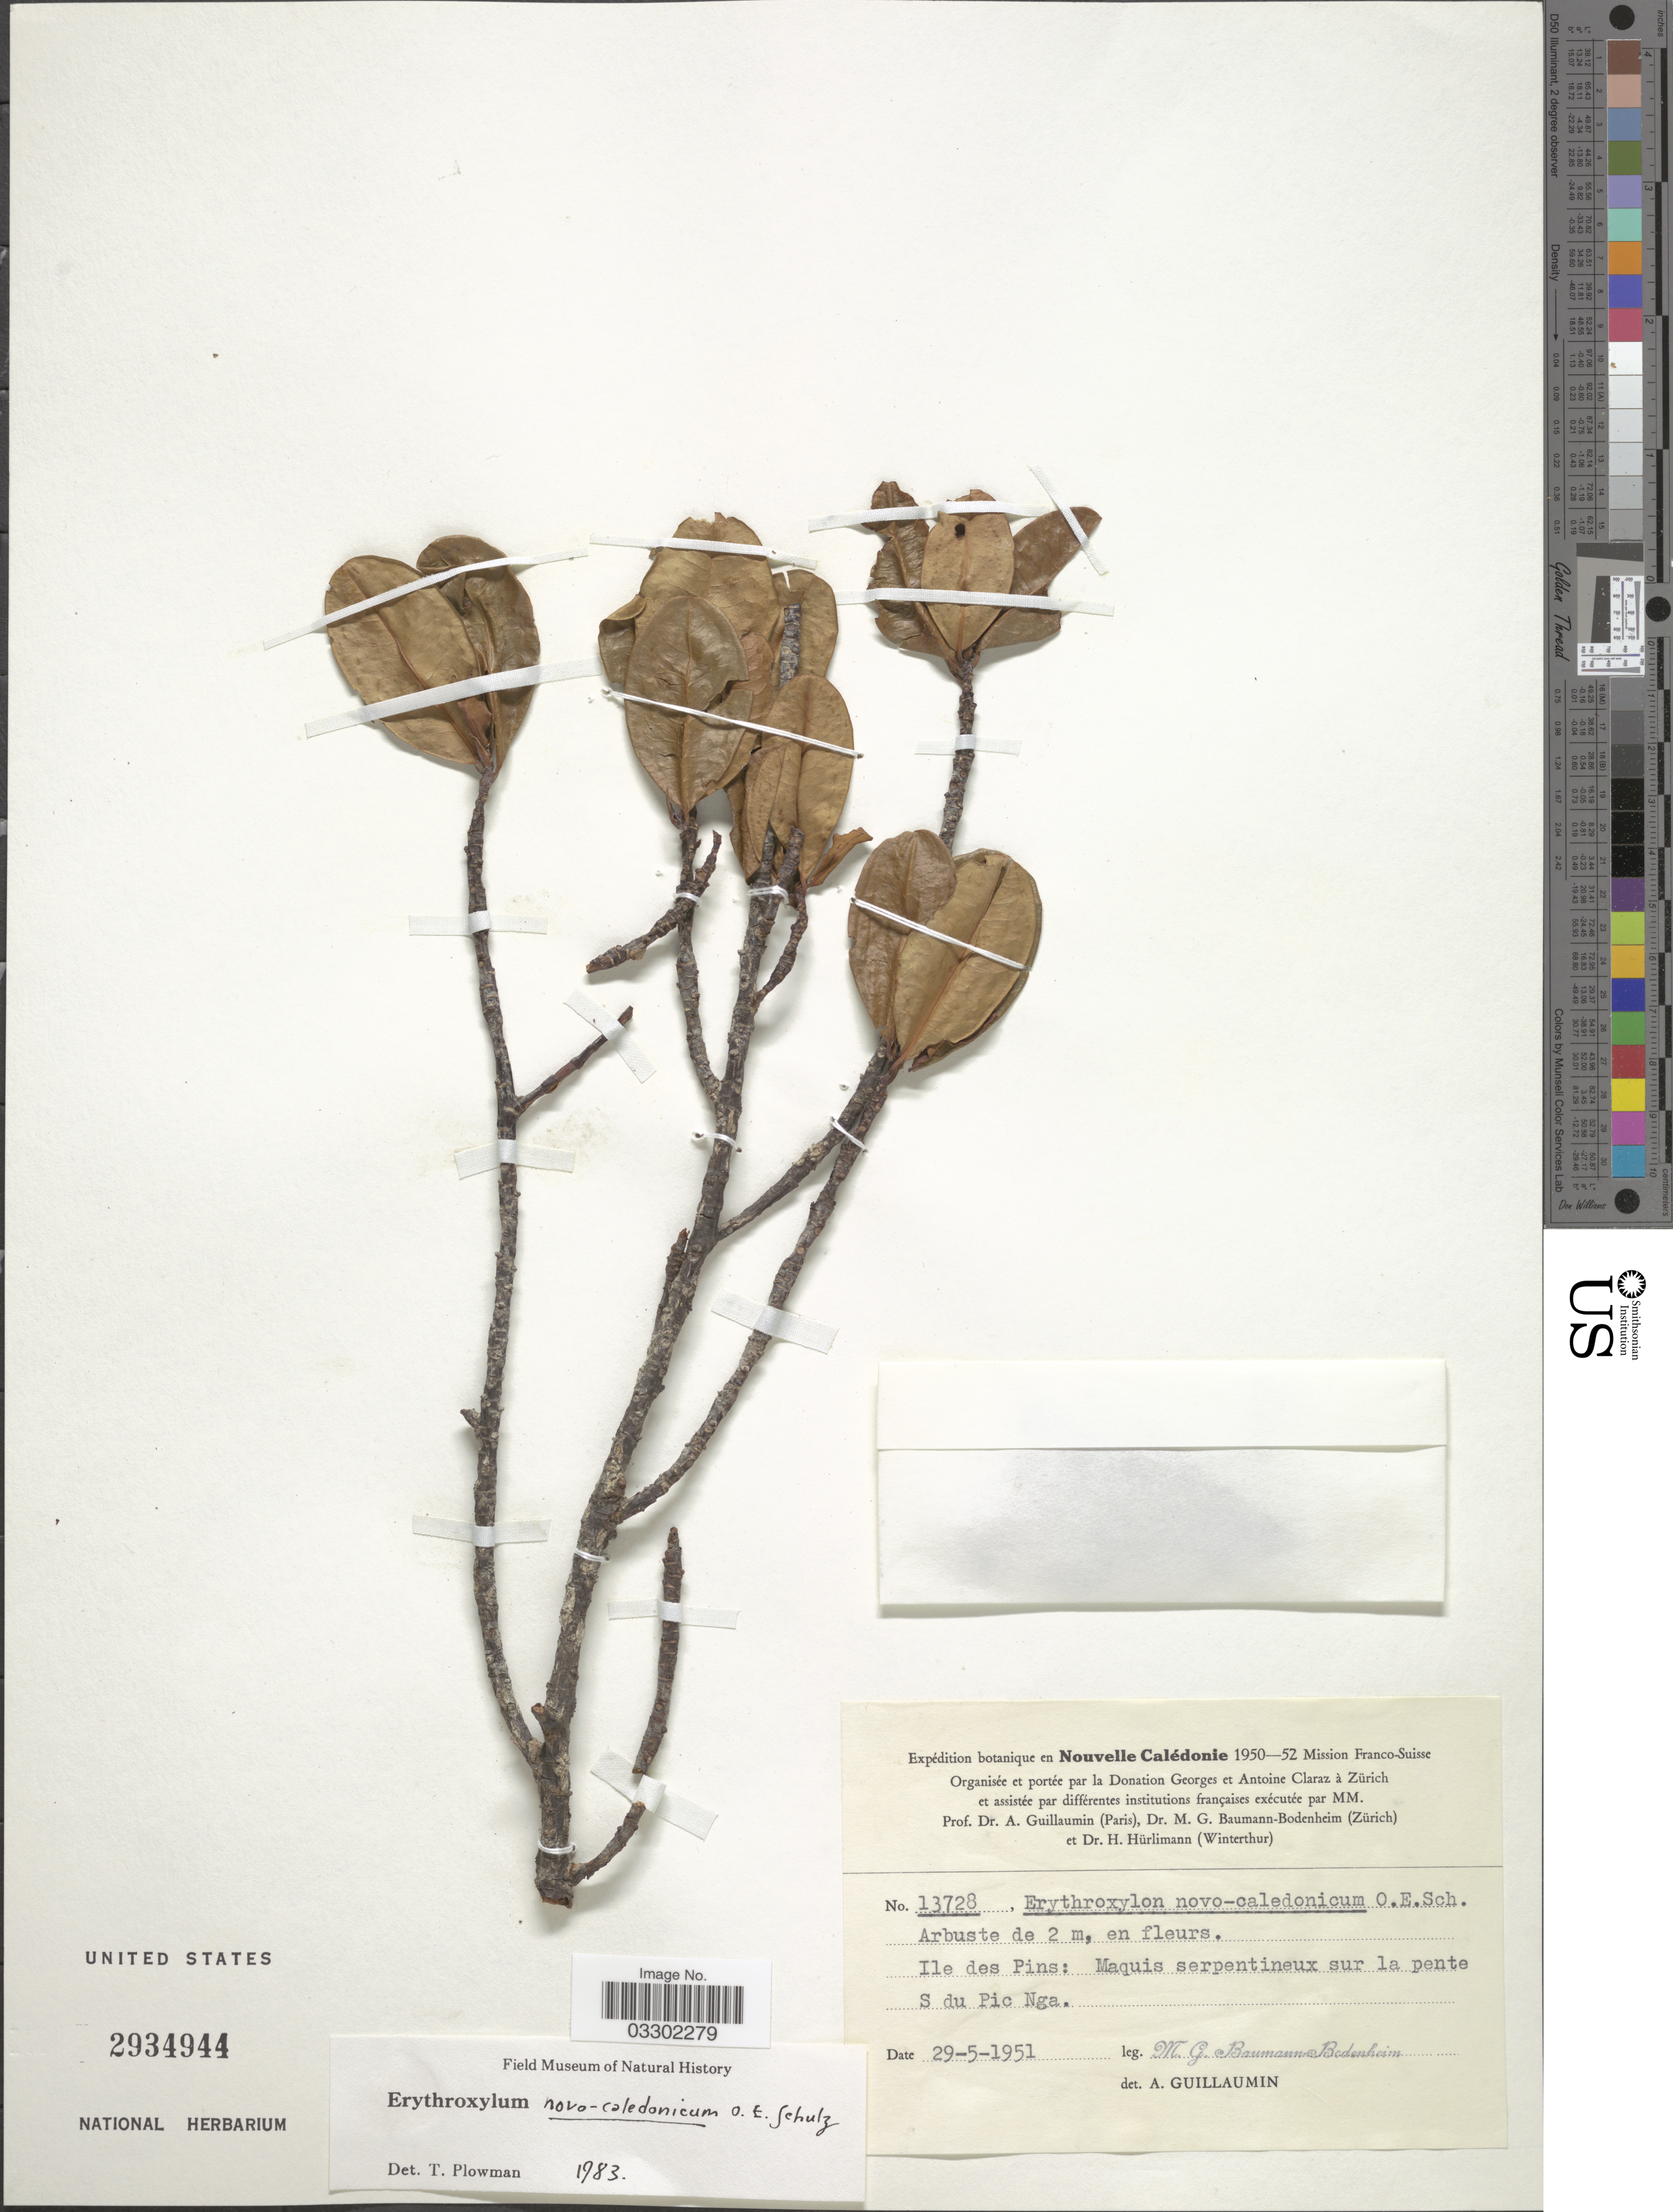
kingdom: Plantae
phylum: Tracheophyta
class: Magnoliopsida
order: Malpighiales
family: Erythroxylaceae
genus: Erythroxylum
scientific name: Erythroxylum novocaledonicum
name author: O.E. Schulz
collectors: M. G. Baumann-Bodenheim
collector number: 13728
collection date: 1951-05-29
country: New Caledonia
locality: Ile des Pins: Maquis serpentineux sur la pente S du Pic Nga.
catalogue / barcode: US 2934944